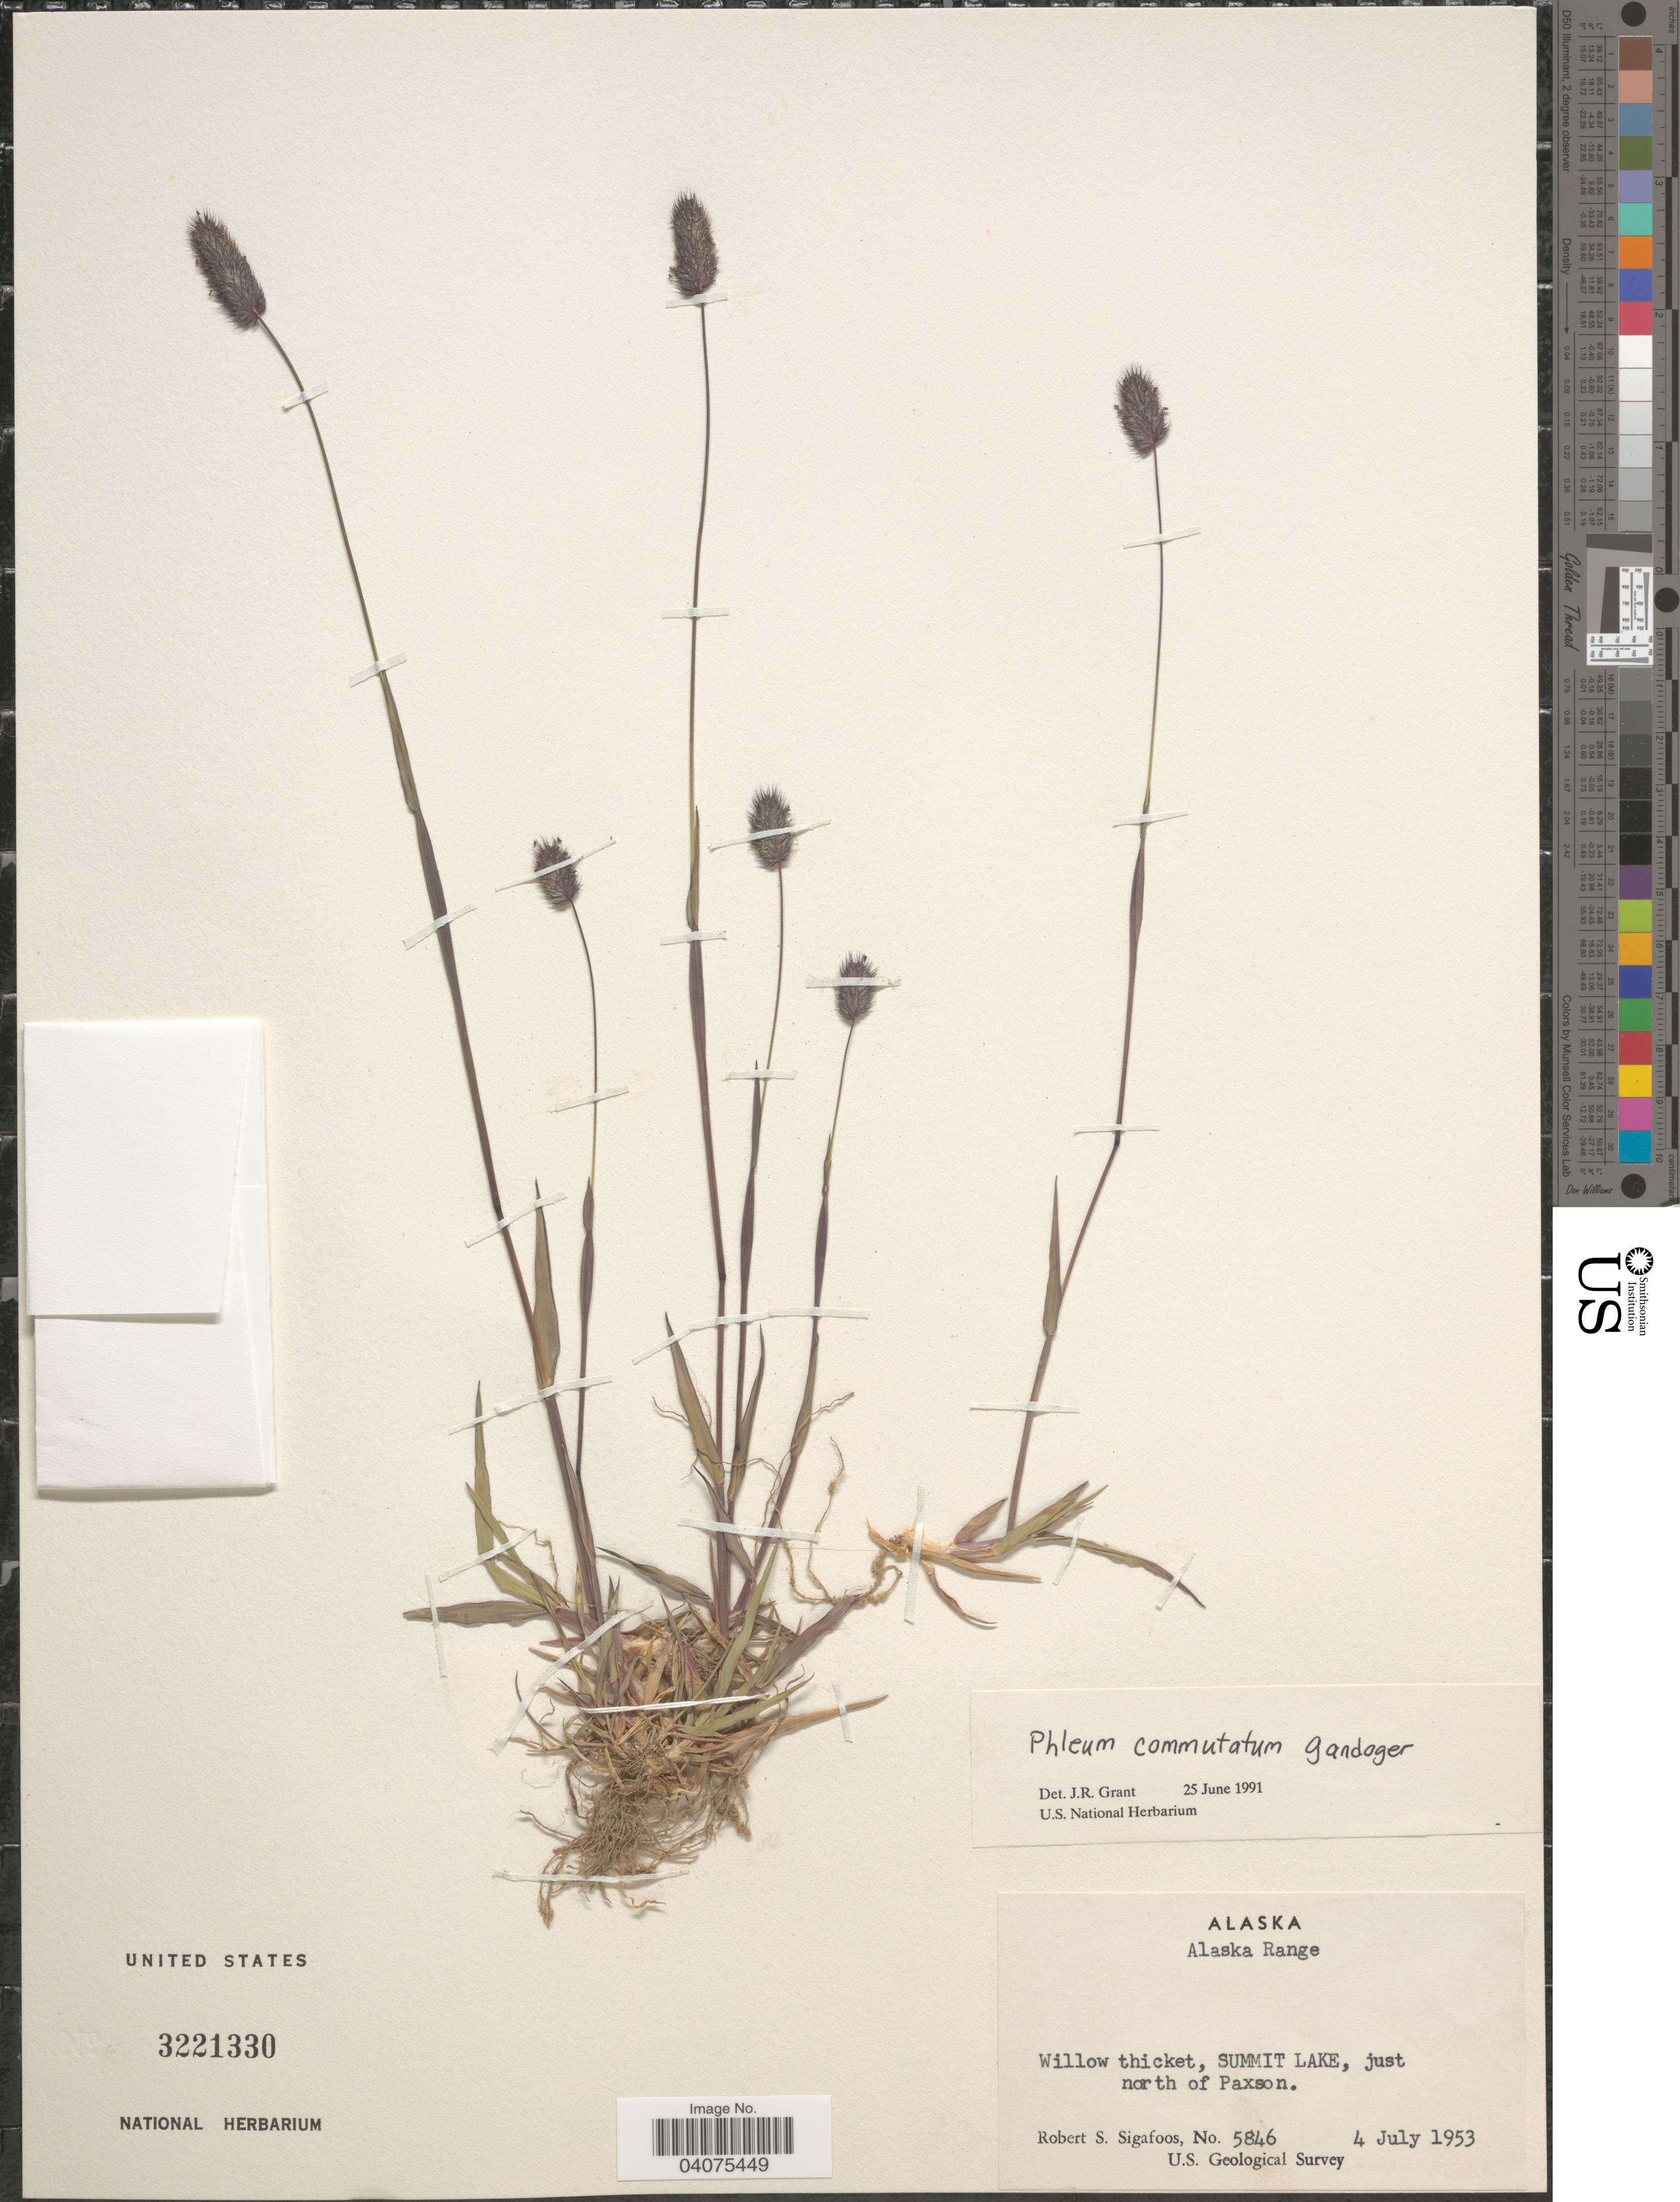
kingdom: Plantae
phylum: Tracheophyta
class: Liliopsida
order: Poales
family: Poaceae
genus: Phleum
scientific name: Phleum alpinum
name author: L.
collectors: R. Sigafoos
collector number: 5846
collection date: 1953-07-04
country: United States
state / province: Alaska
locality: Alaska Range. Willow thicket, Summit Lake, just north of Paxson. U.S. Geological Survey.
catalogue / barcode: US 3221330